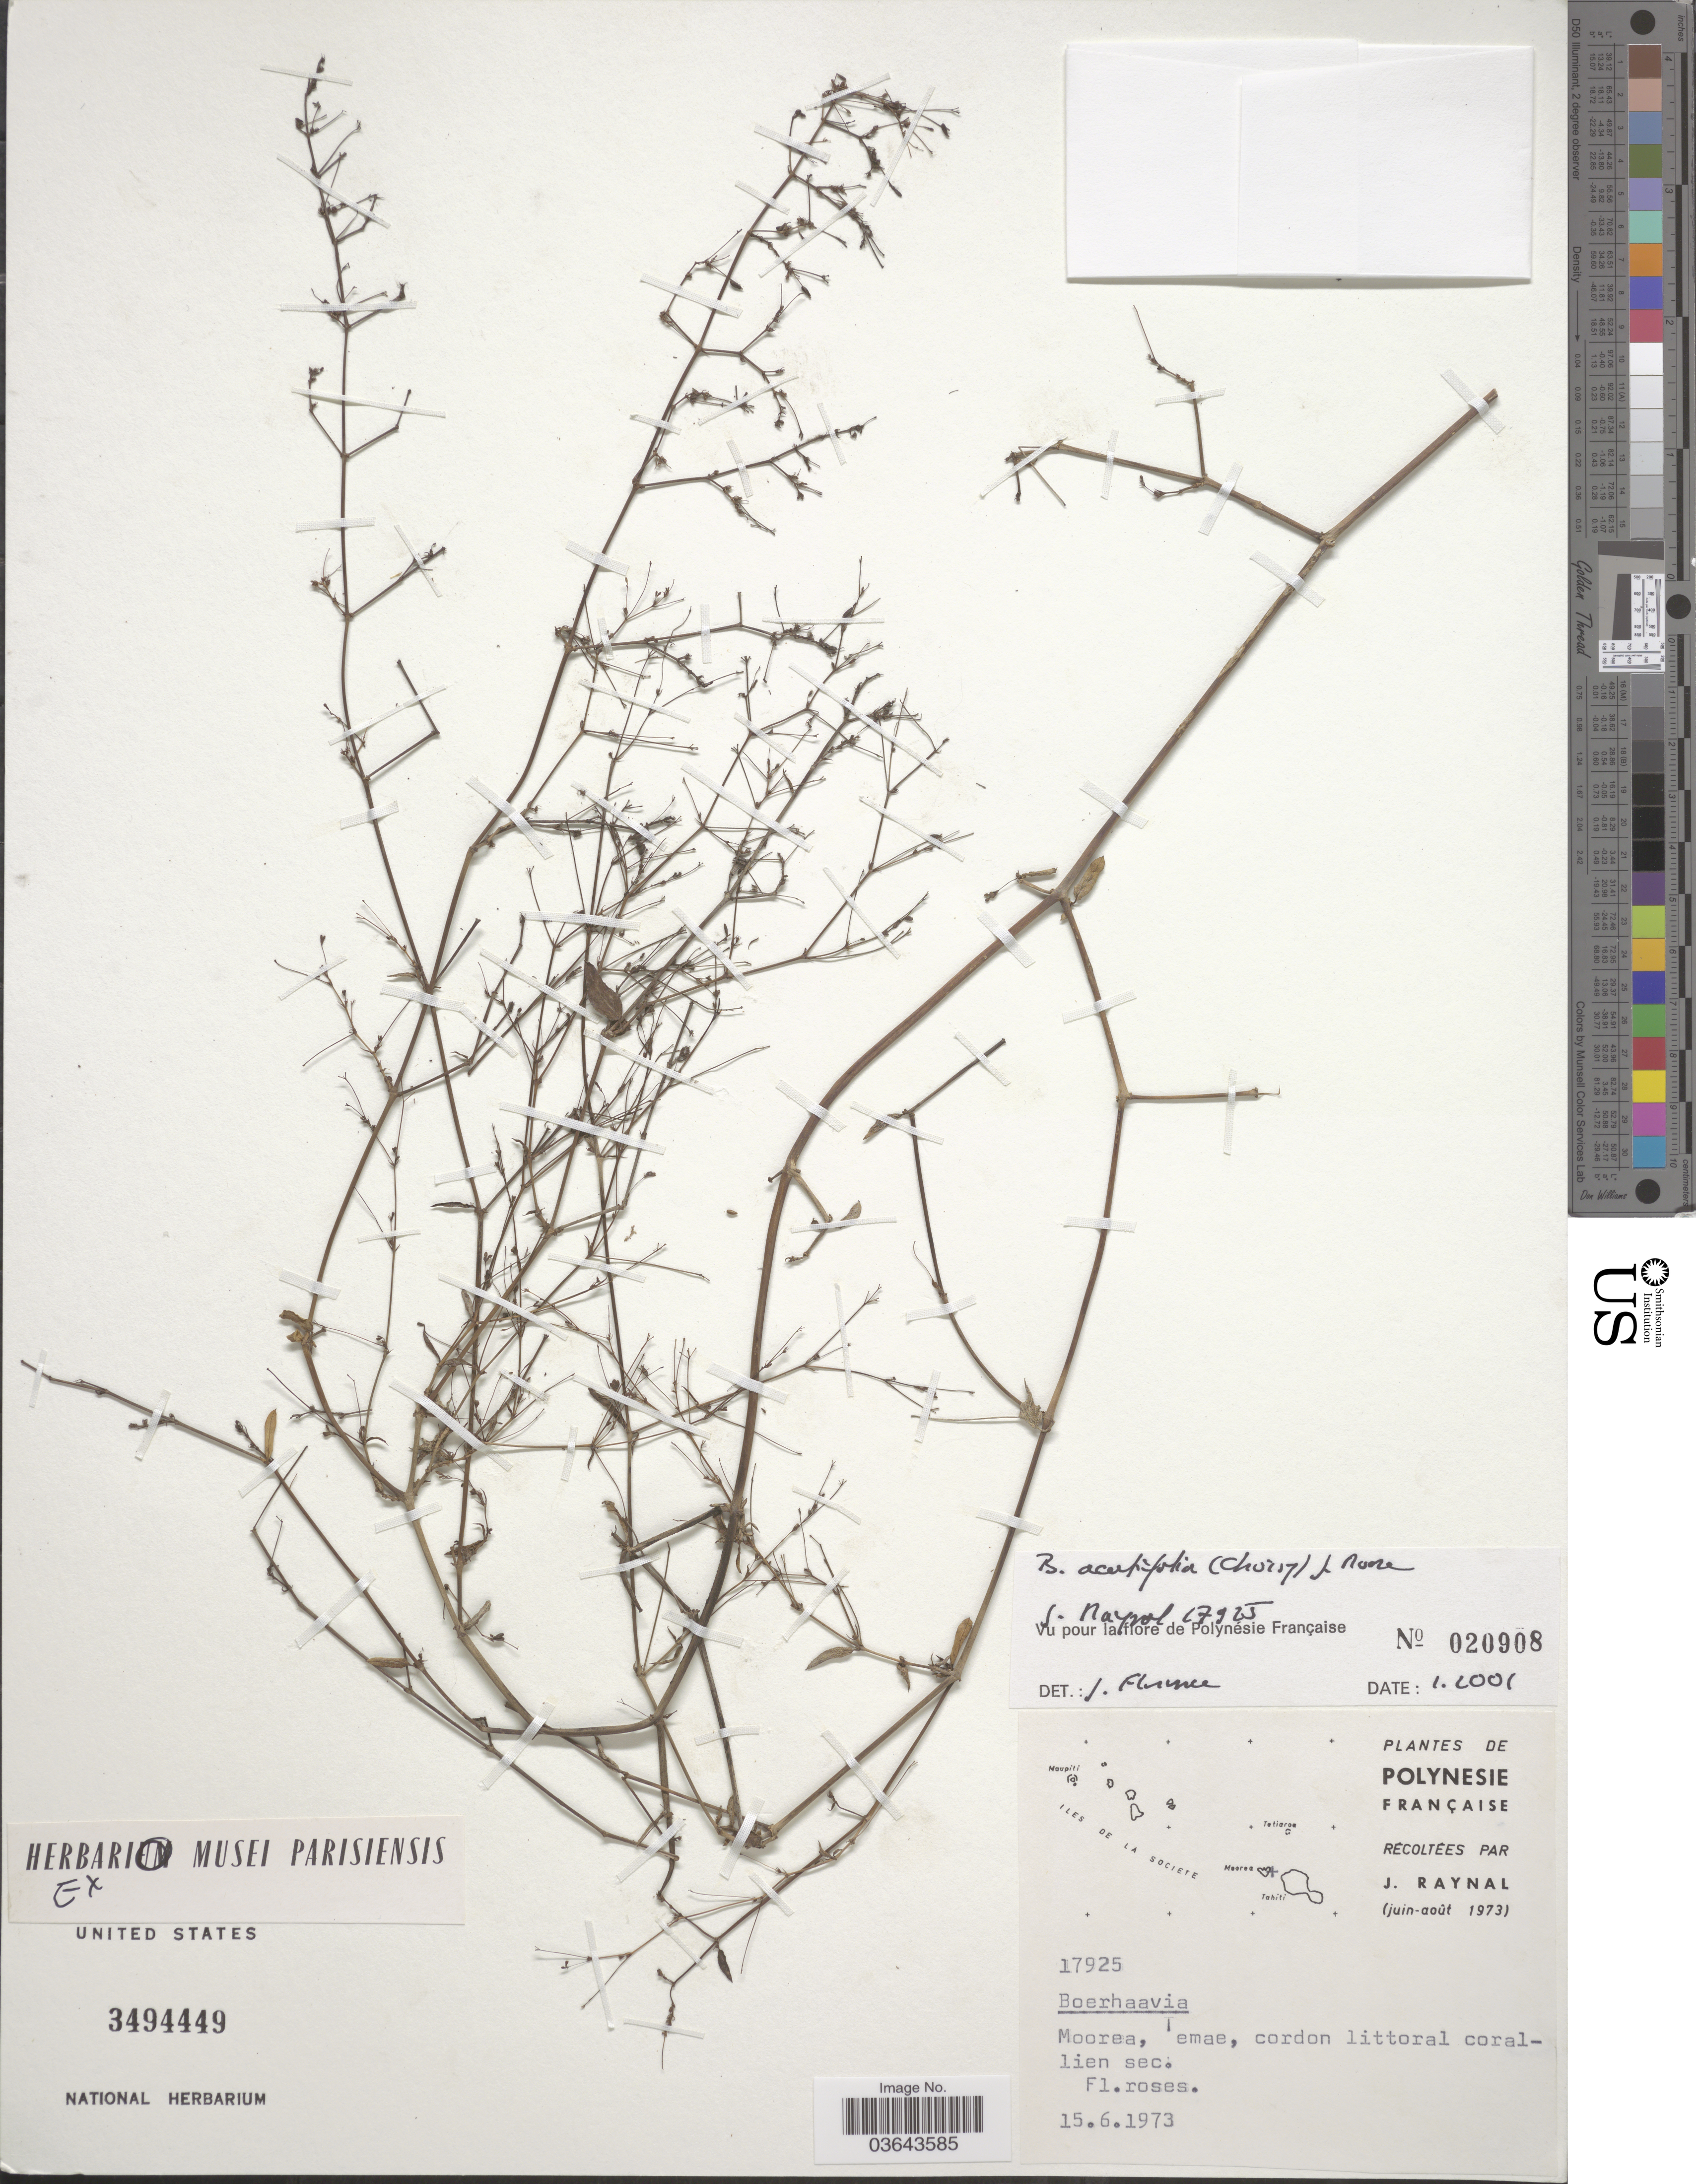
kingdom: Plantae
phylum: Tracheophyta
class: Magnoliopsida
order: Caryophyllales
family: Nyctaginaceae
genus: Boerhavia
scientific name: Boerhavia acutifolia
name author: (Choisy) J.W. Moore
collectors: J. Raynal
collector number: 17925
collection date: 1973-06-15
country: French Polynesia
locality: Moorea, Temae, cordon littoral corallien sec.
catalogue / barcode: US 3494449